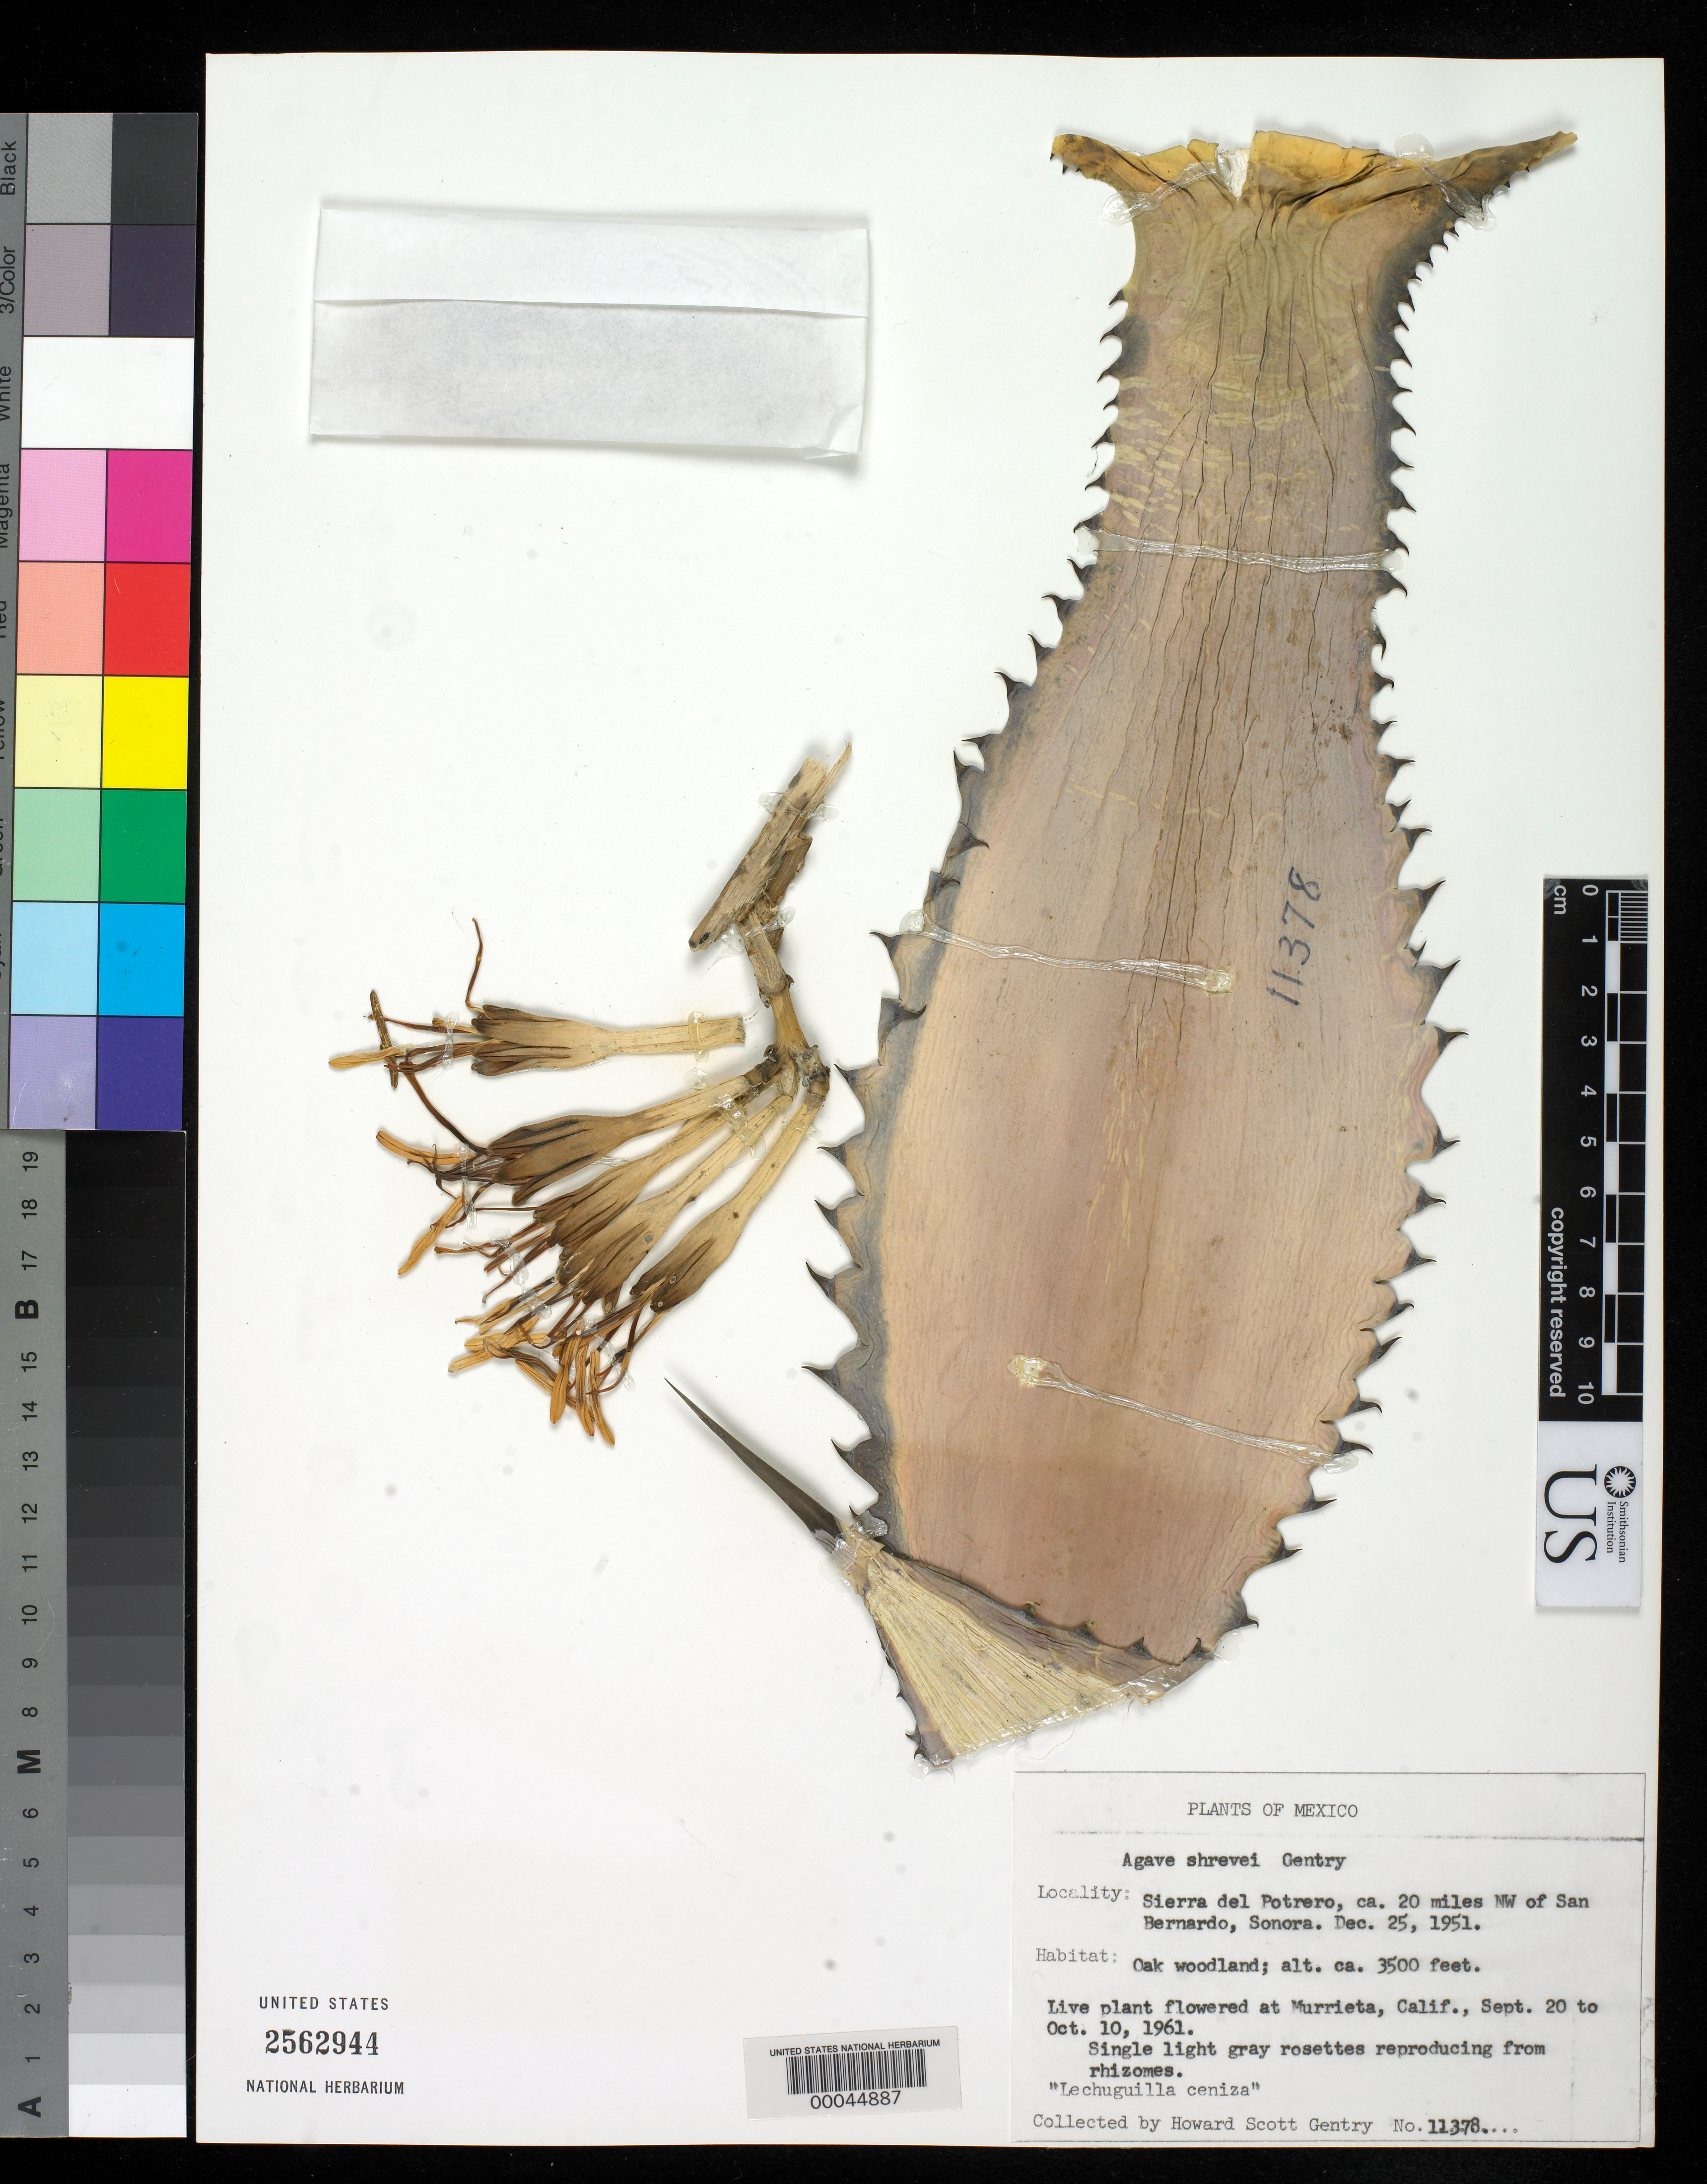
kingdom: Plantae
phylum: Tracheophyta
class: Liliopsida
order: Asparagales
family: Asparagaceae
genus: Agave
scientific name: Agave shrevei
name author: Gentry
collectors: H. S. Gentry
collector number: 11378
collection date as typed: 25 Dec 1951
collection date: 1951-12-25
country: Mexico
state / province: Sonora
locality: Sierra del potrero, ca 20 mi NW of San Bernardo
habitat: Oak woodland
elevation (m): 1067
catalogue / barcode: US 2562944